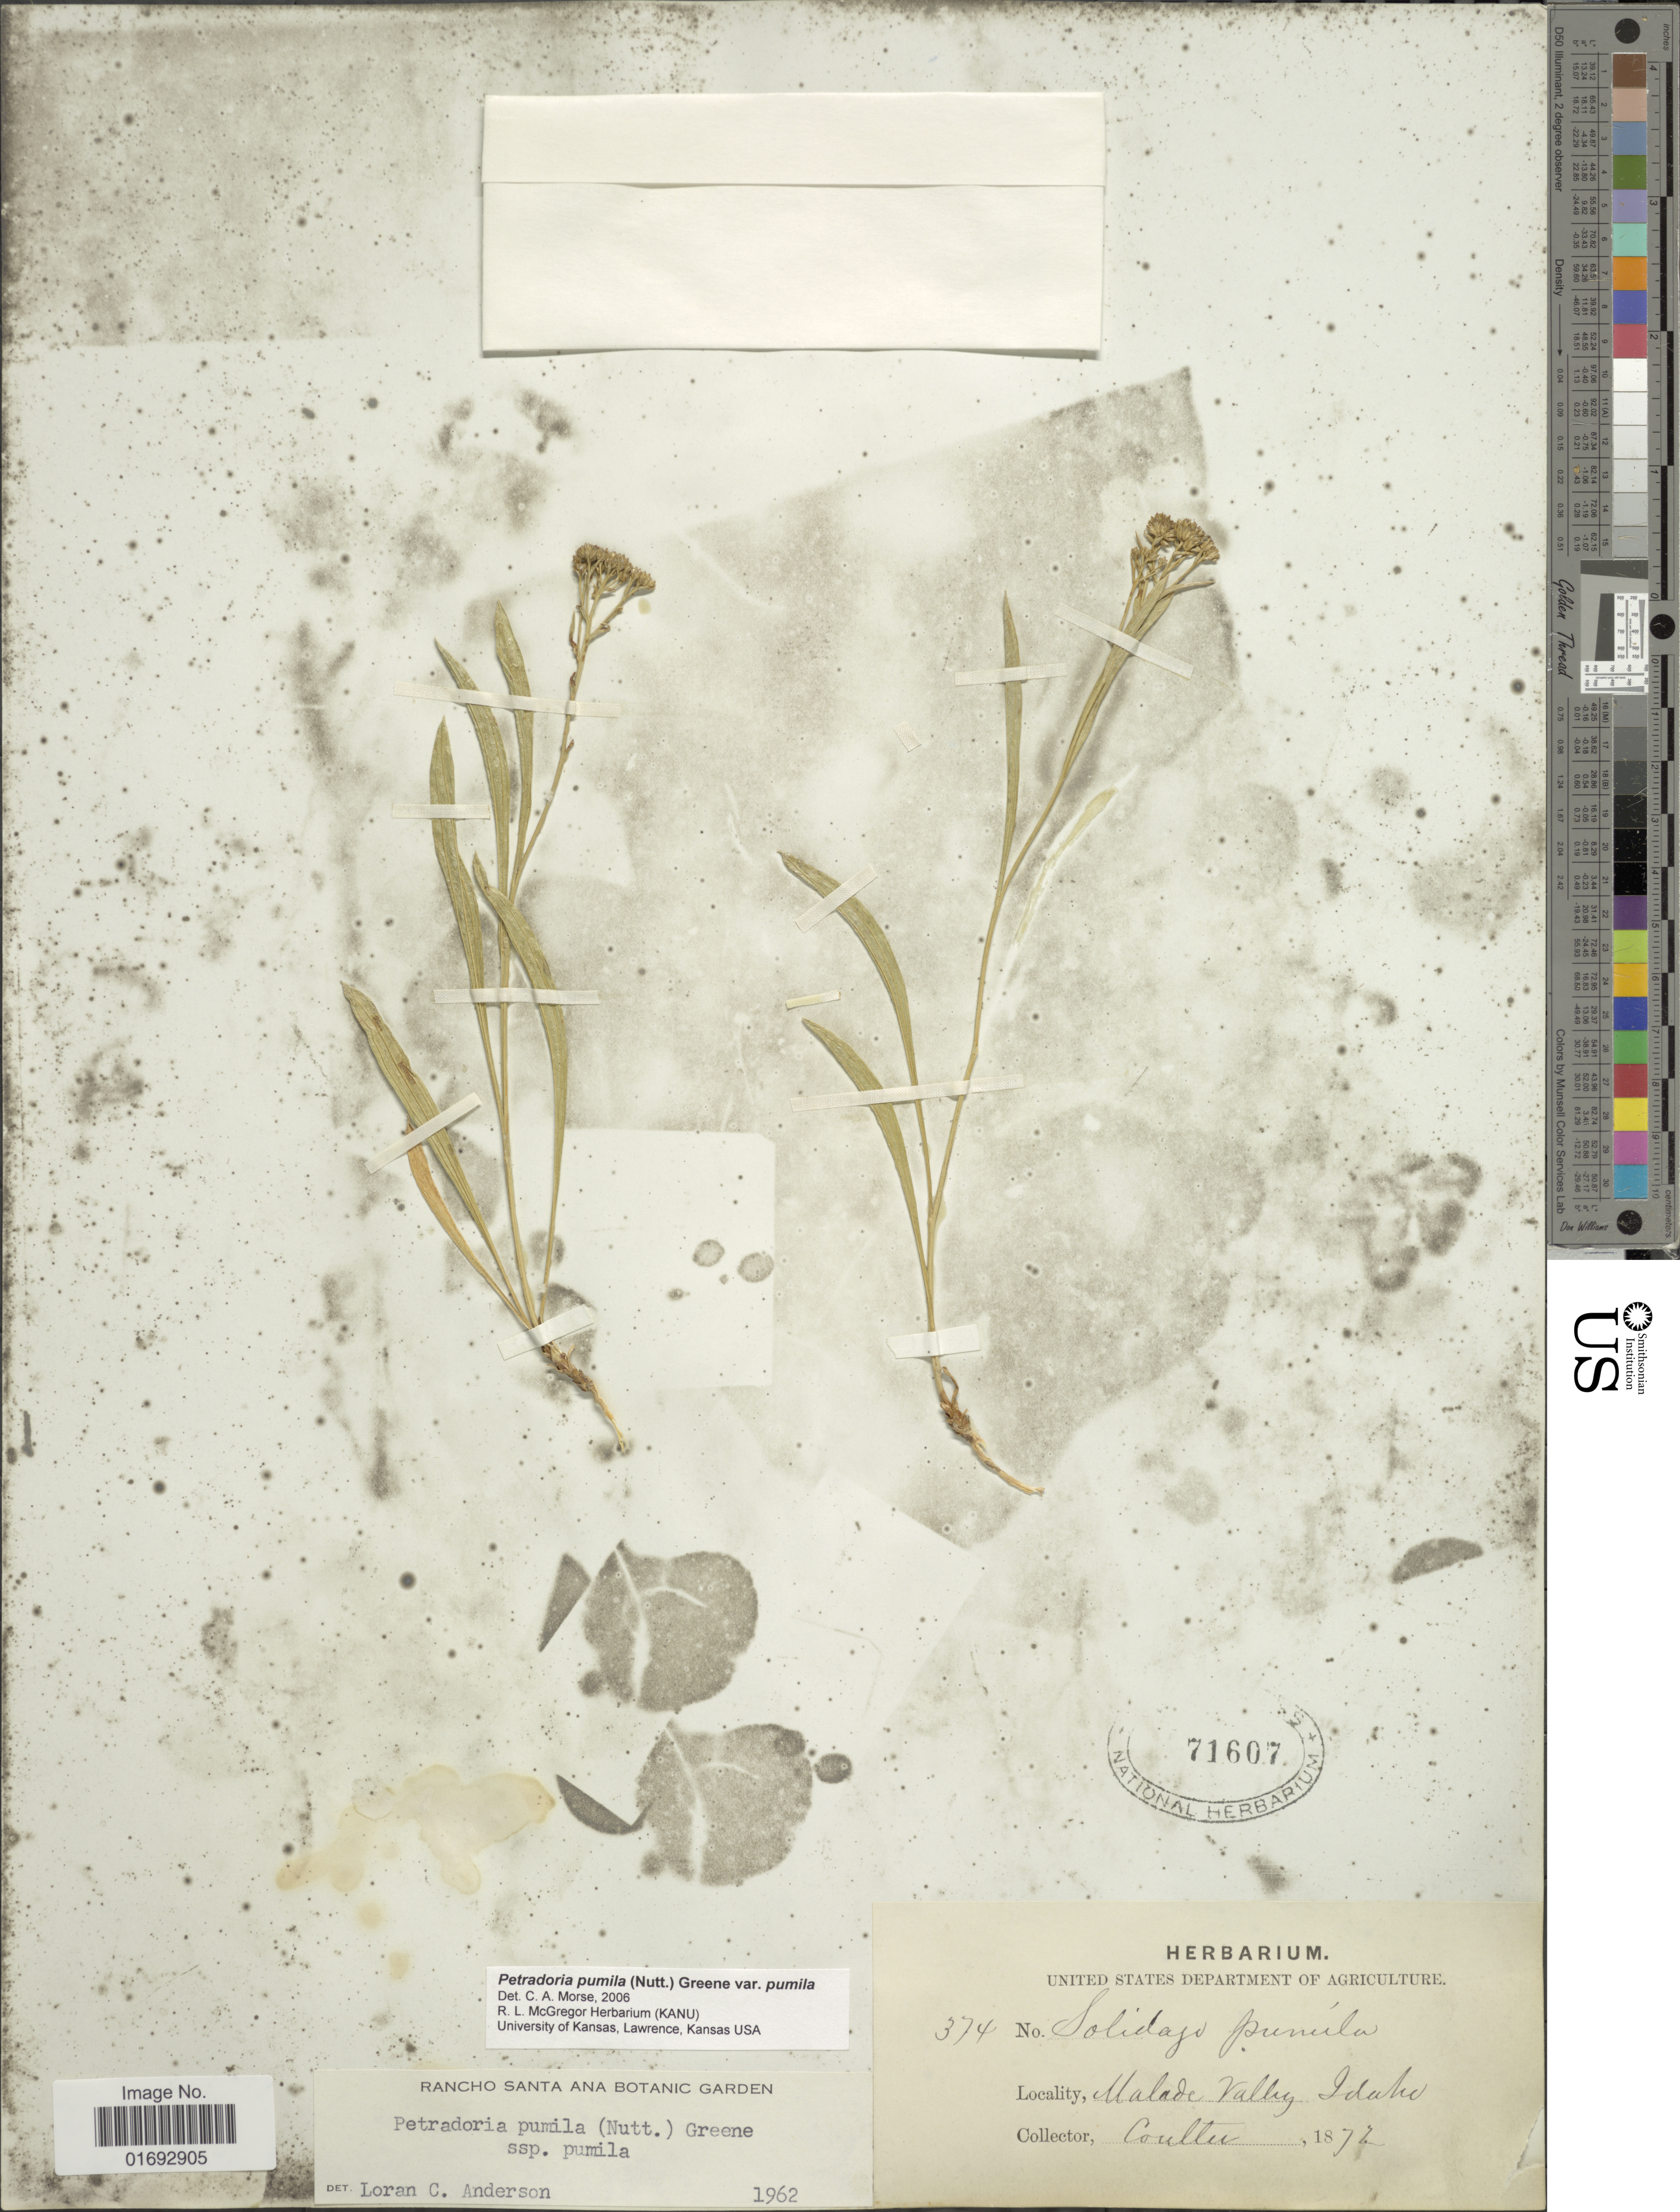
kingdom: Plantae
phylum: Tracheophyta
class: Magnoliopsida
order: Asterales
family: Asteraceae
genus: Petradoria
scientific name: Petradoria pumila var. pumila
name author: (Nutt.) Greene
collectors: -- Coulter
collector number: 374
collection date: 1872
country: United States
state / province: Idaho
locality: Ulade Valley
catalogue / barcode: US 71607